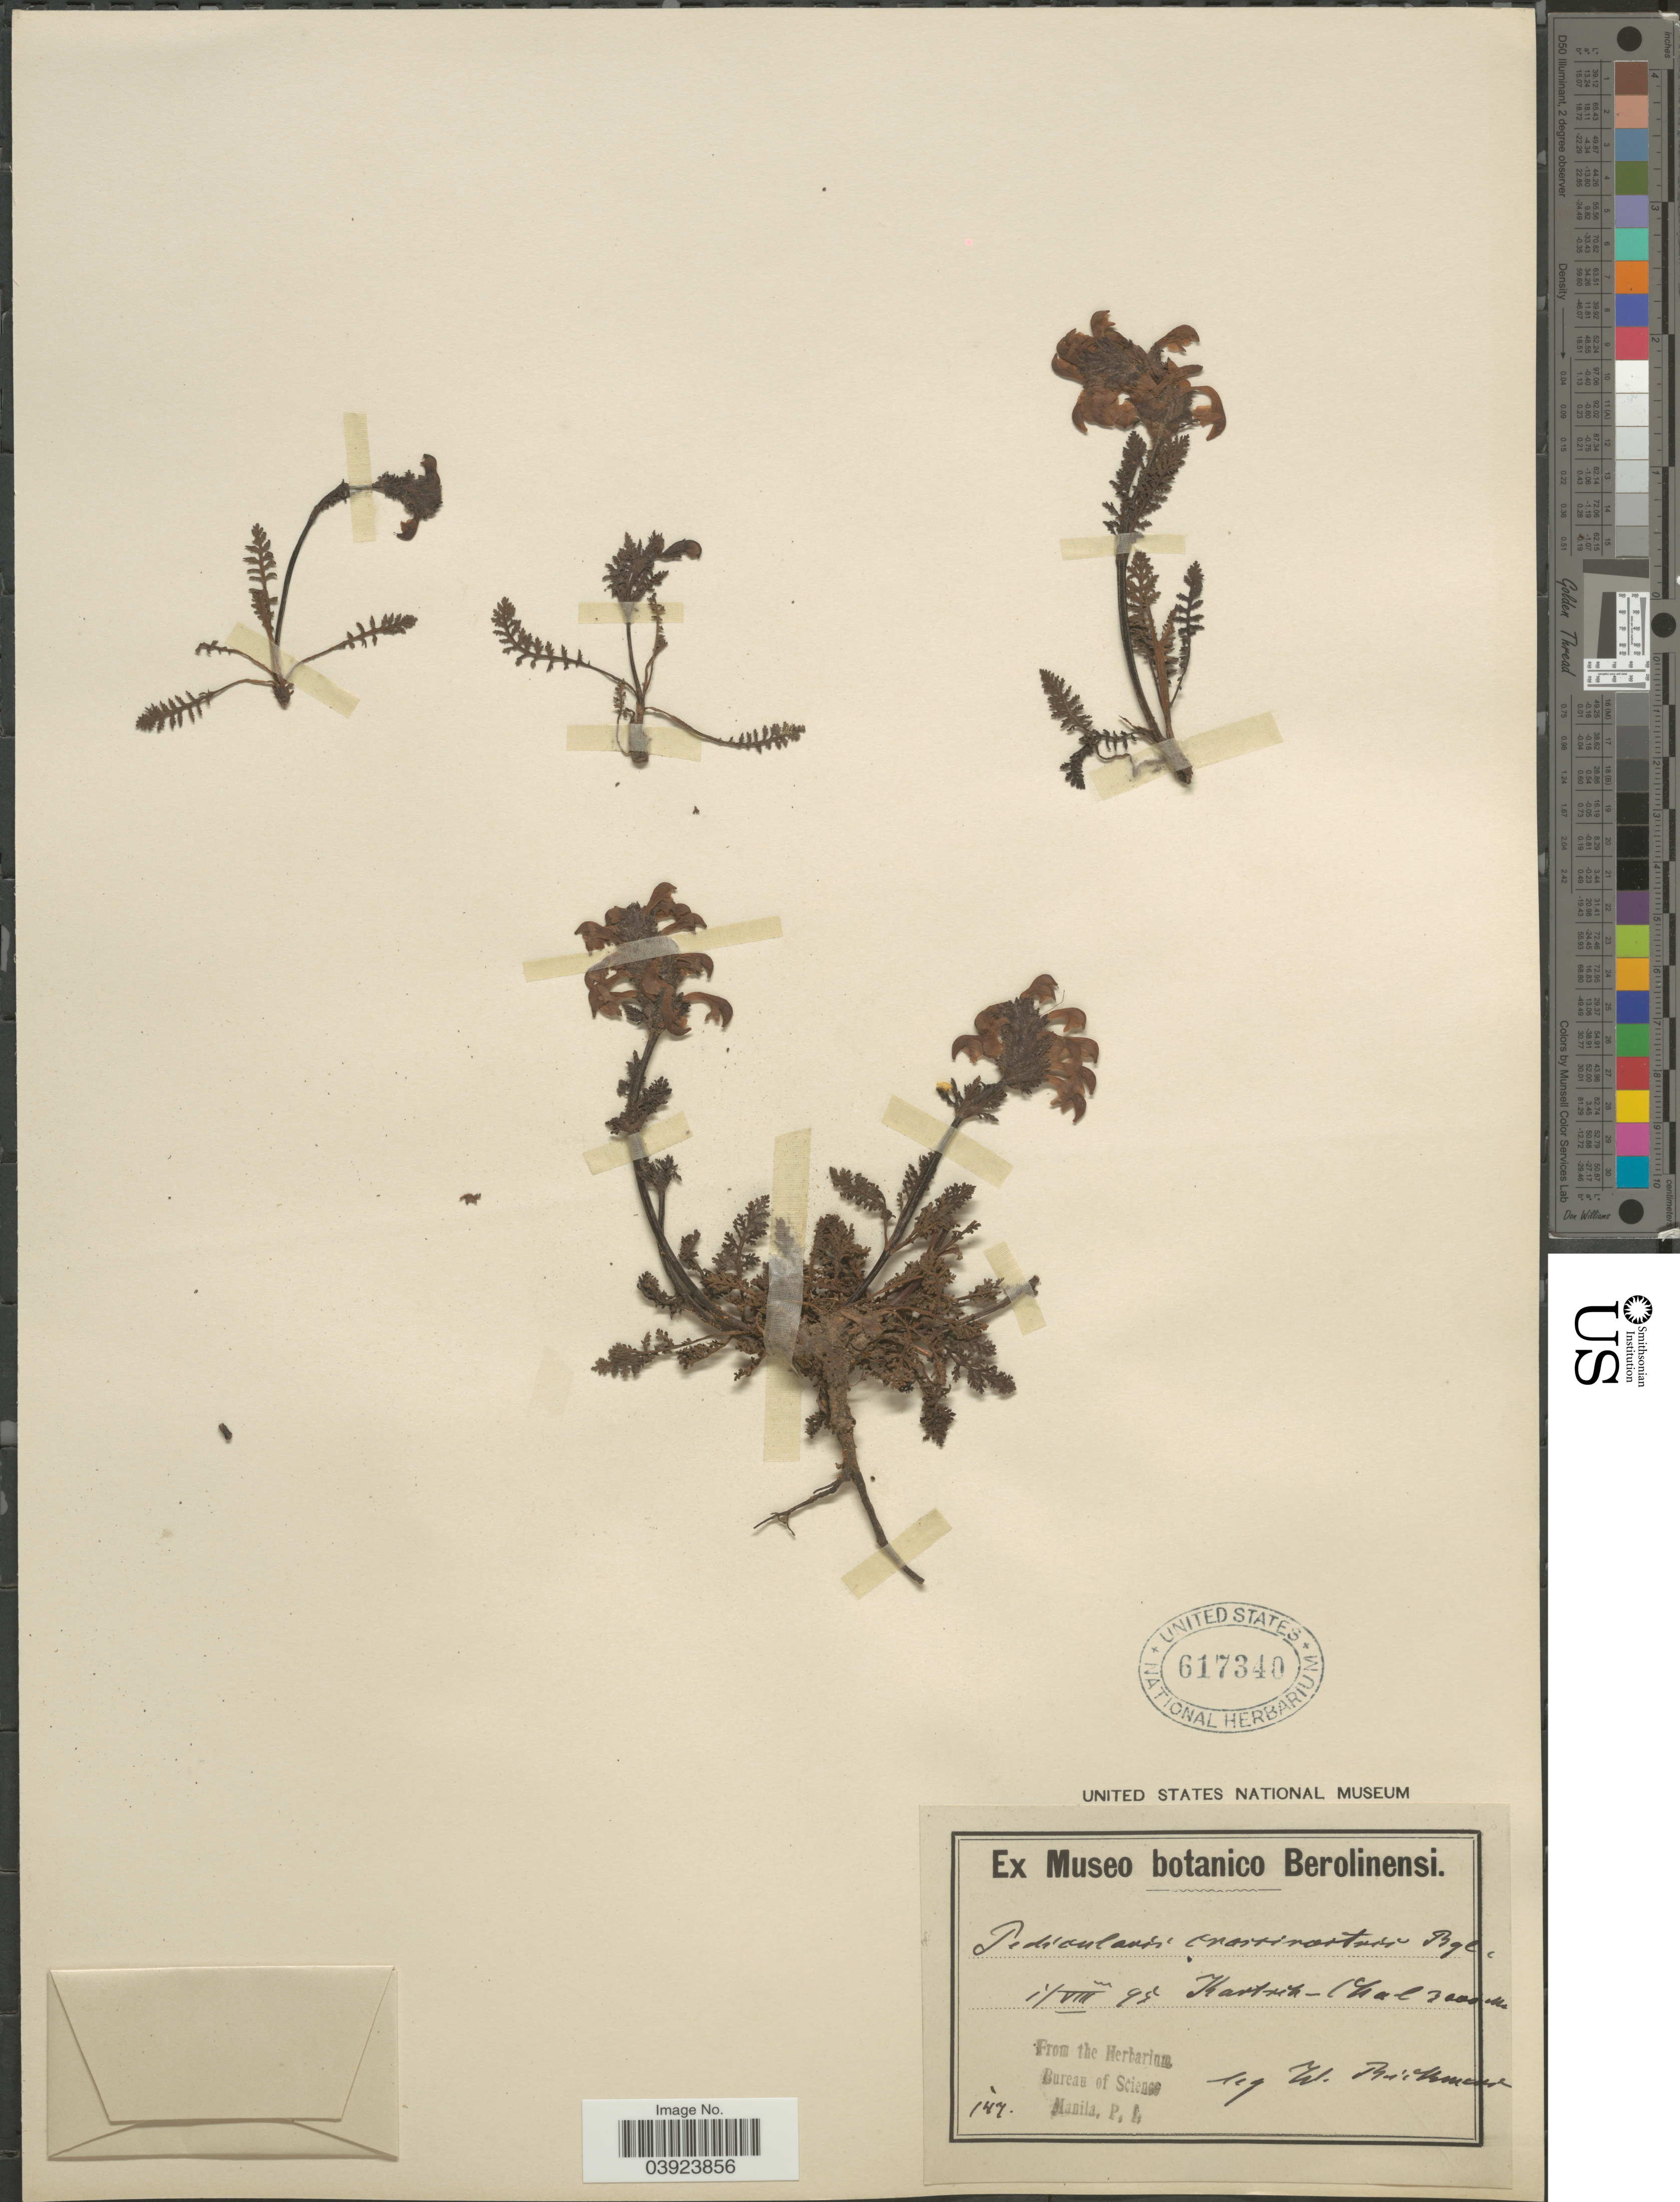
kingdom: Plantae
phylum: Tracheophyta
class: Magnoliopsida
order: Lamiales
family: Orobanchaceae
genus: Pedicularis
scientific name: Pedicularis crassirostris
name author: Bunge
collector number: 147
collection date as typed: Transcribed d/m/y: 1/8/95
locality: Kartrek [interpreted].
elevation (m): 3000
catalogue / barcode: US 617340